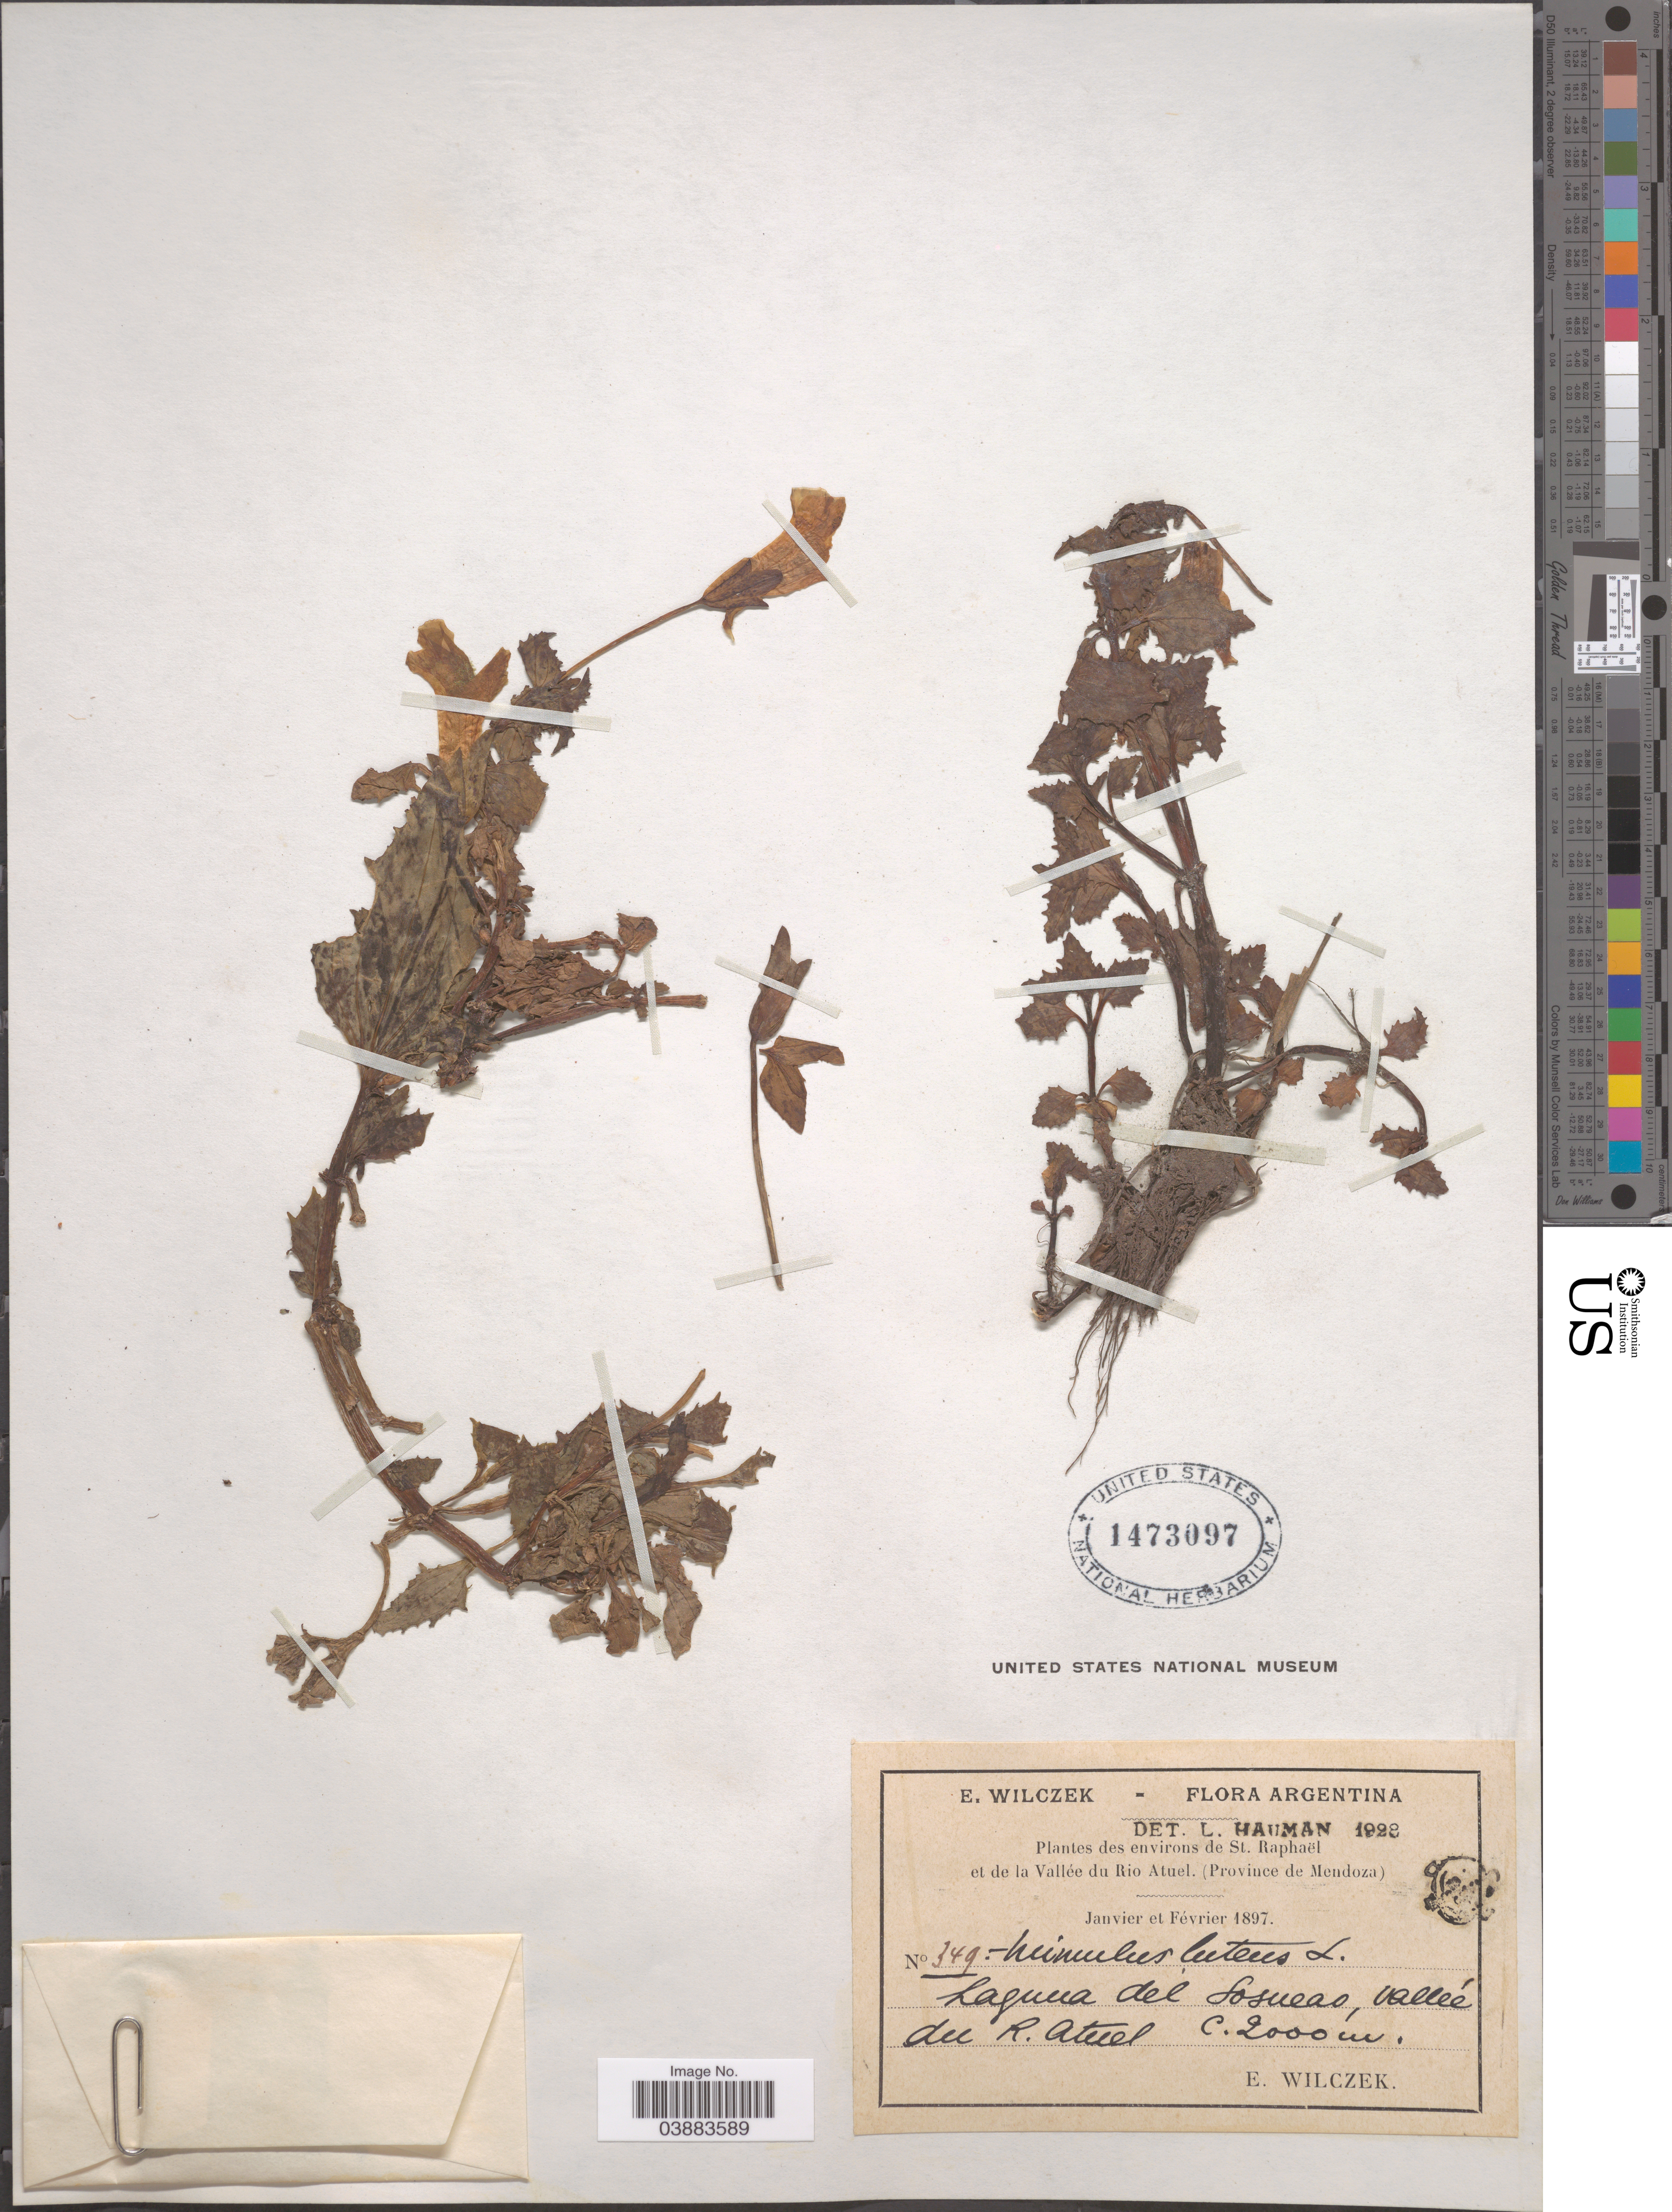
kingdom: Plantae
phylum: Tracheophyta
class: Magnoliopsida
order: Lamiales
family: Phrymaceae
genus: Mimulus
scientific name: Mimulus luteus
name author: L.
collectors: E. Wilczek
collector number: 349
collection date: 1897-01/1897-02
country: Argentina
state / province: Mendoza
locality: Environs de St. Raphaël et de la Vallée du Rio Atuel. Laguna del Sosneao, vallée du R. Atuel.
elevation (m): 2000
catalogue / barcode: US 1473097